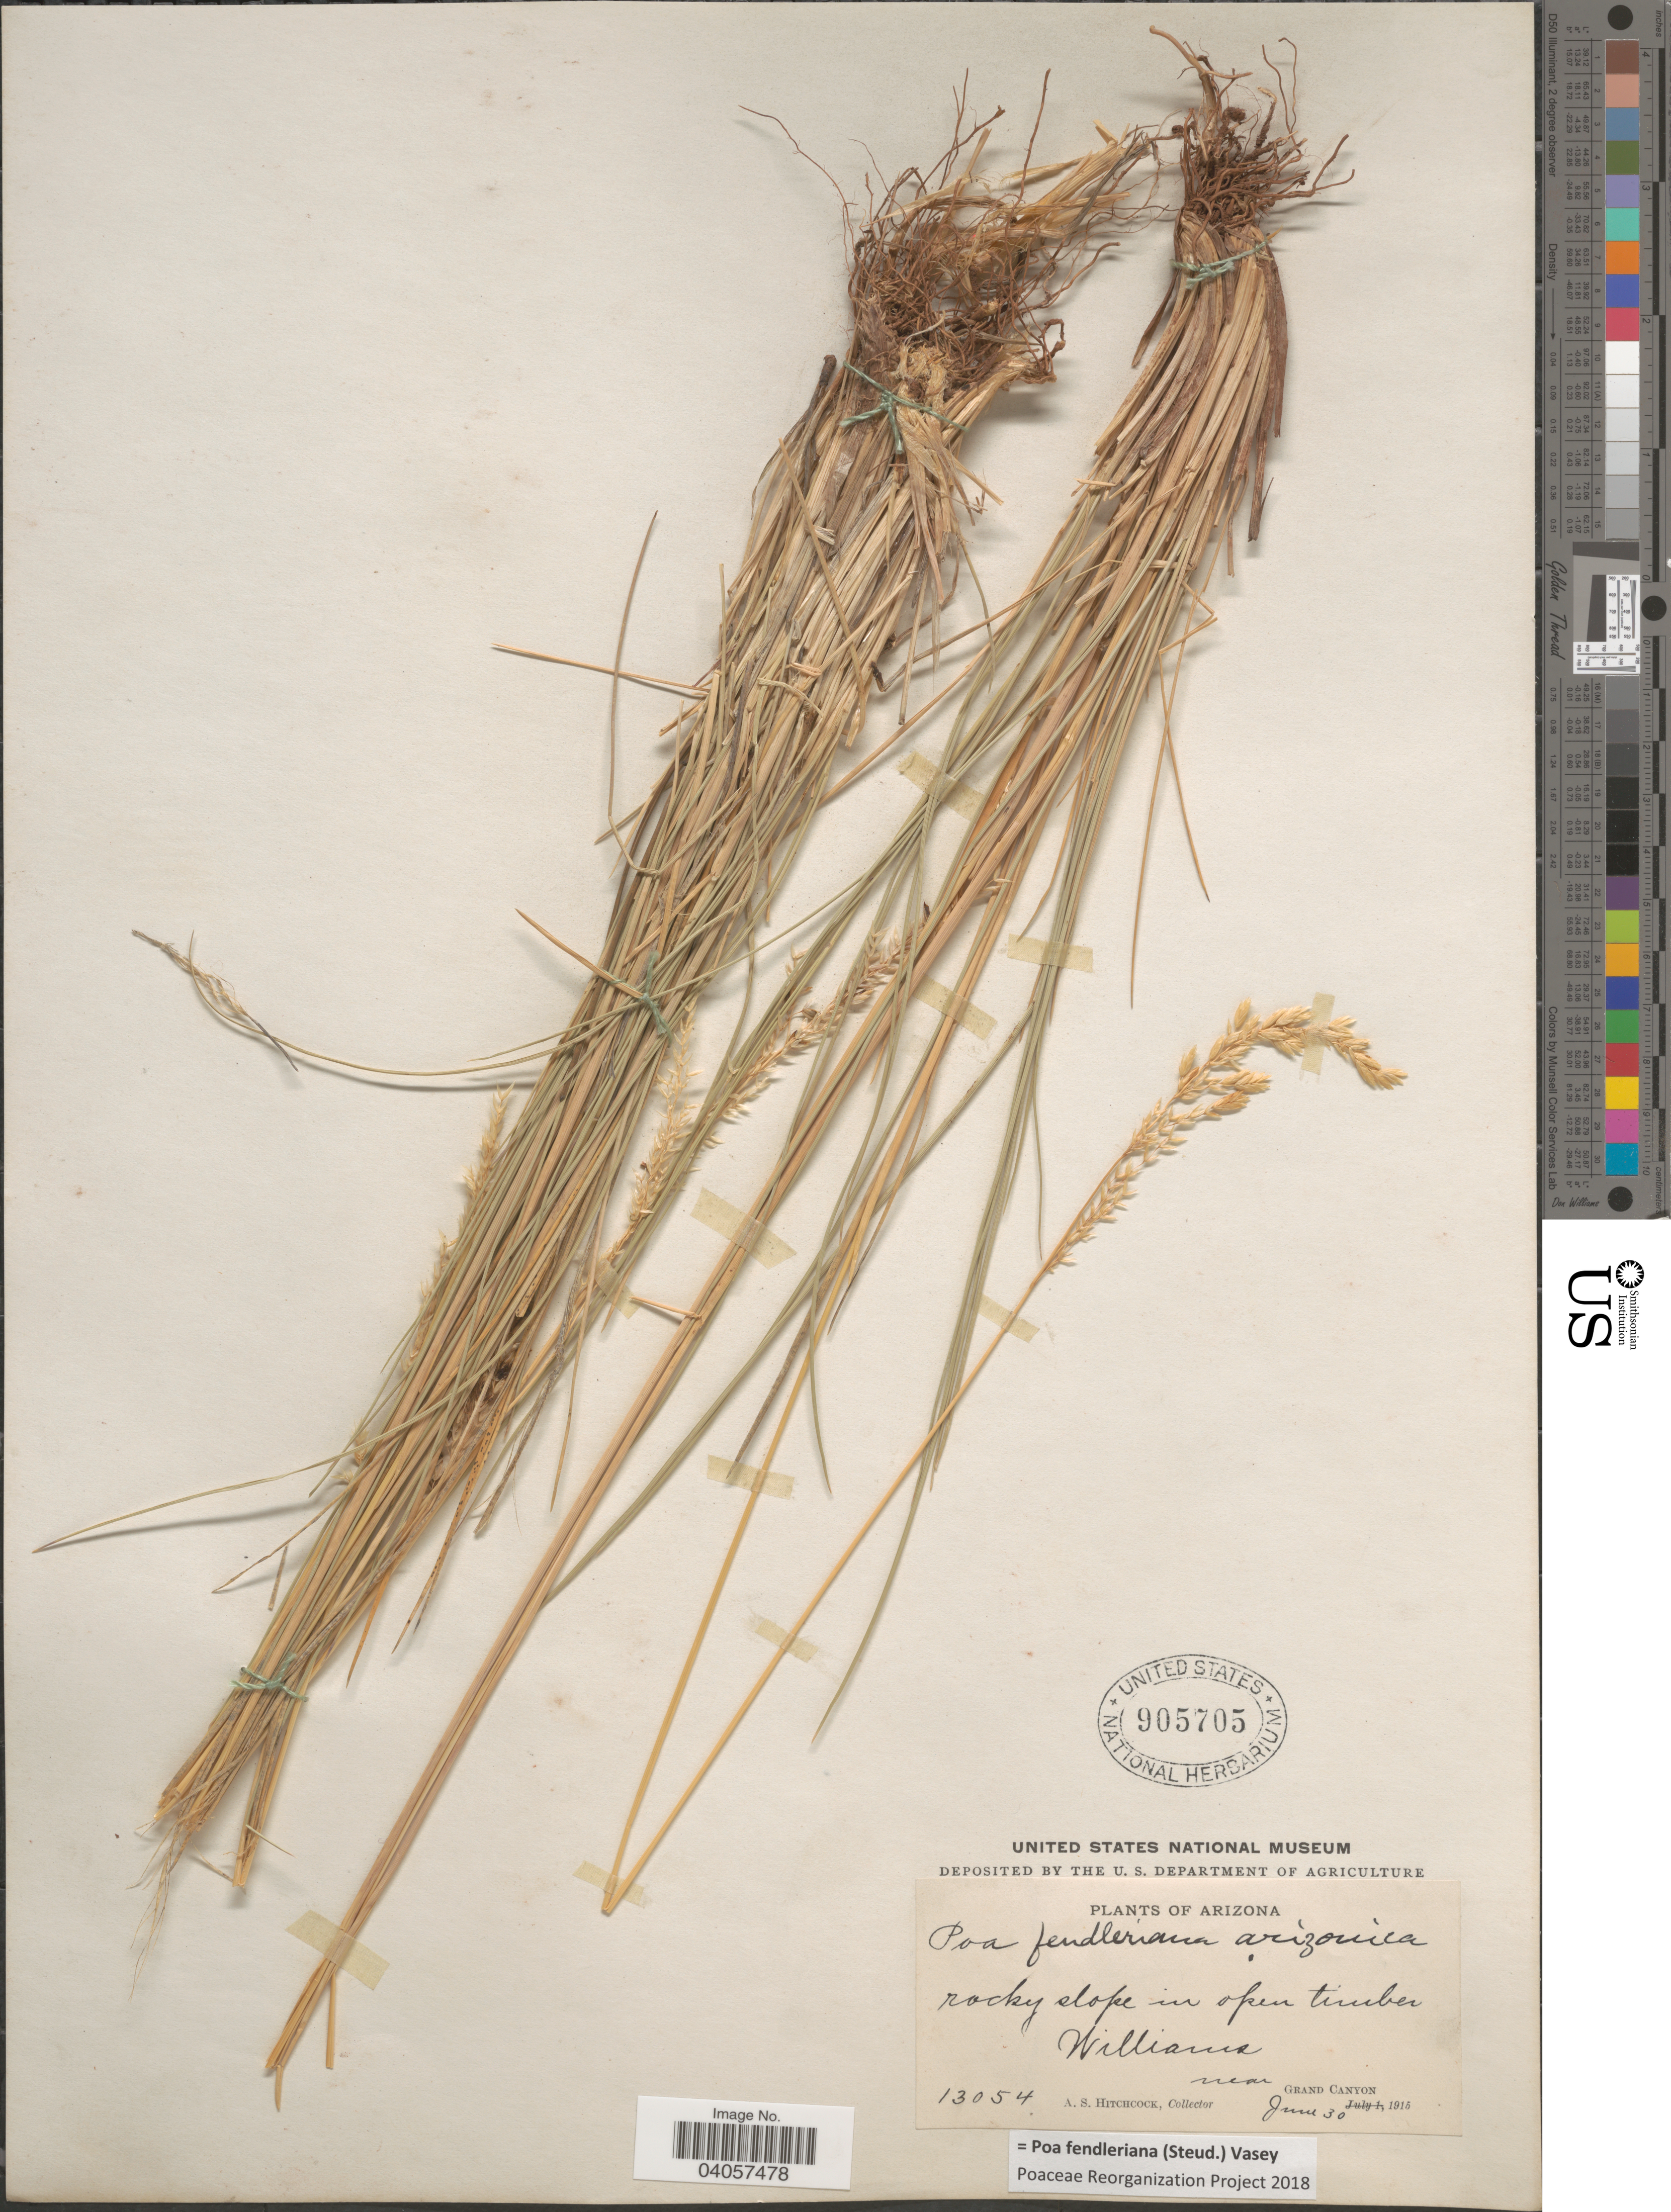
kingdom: Plantae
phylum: Tracheophyta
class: Liliopsida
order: Poales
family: Poaceae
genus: Poa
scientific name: Poa fendleriana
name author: (Steud.) Vasey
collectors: A. S. Hitchcock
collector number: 13054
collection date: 1915-06-30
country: United States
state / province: Arizona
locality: Rocky slope in open timber, Williams near Grand Canyon.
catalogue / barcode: US 905705